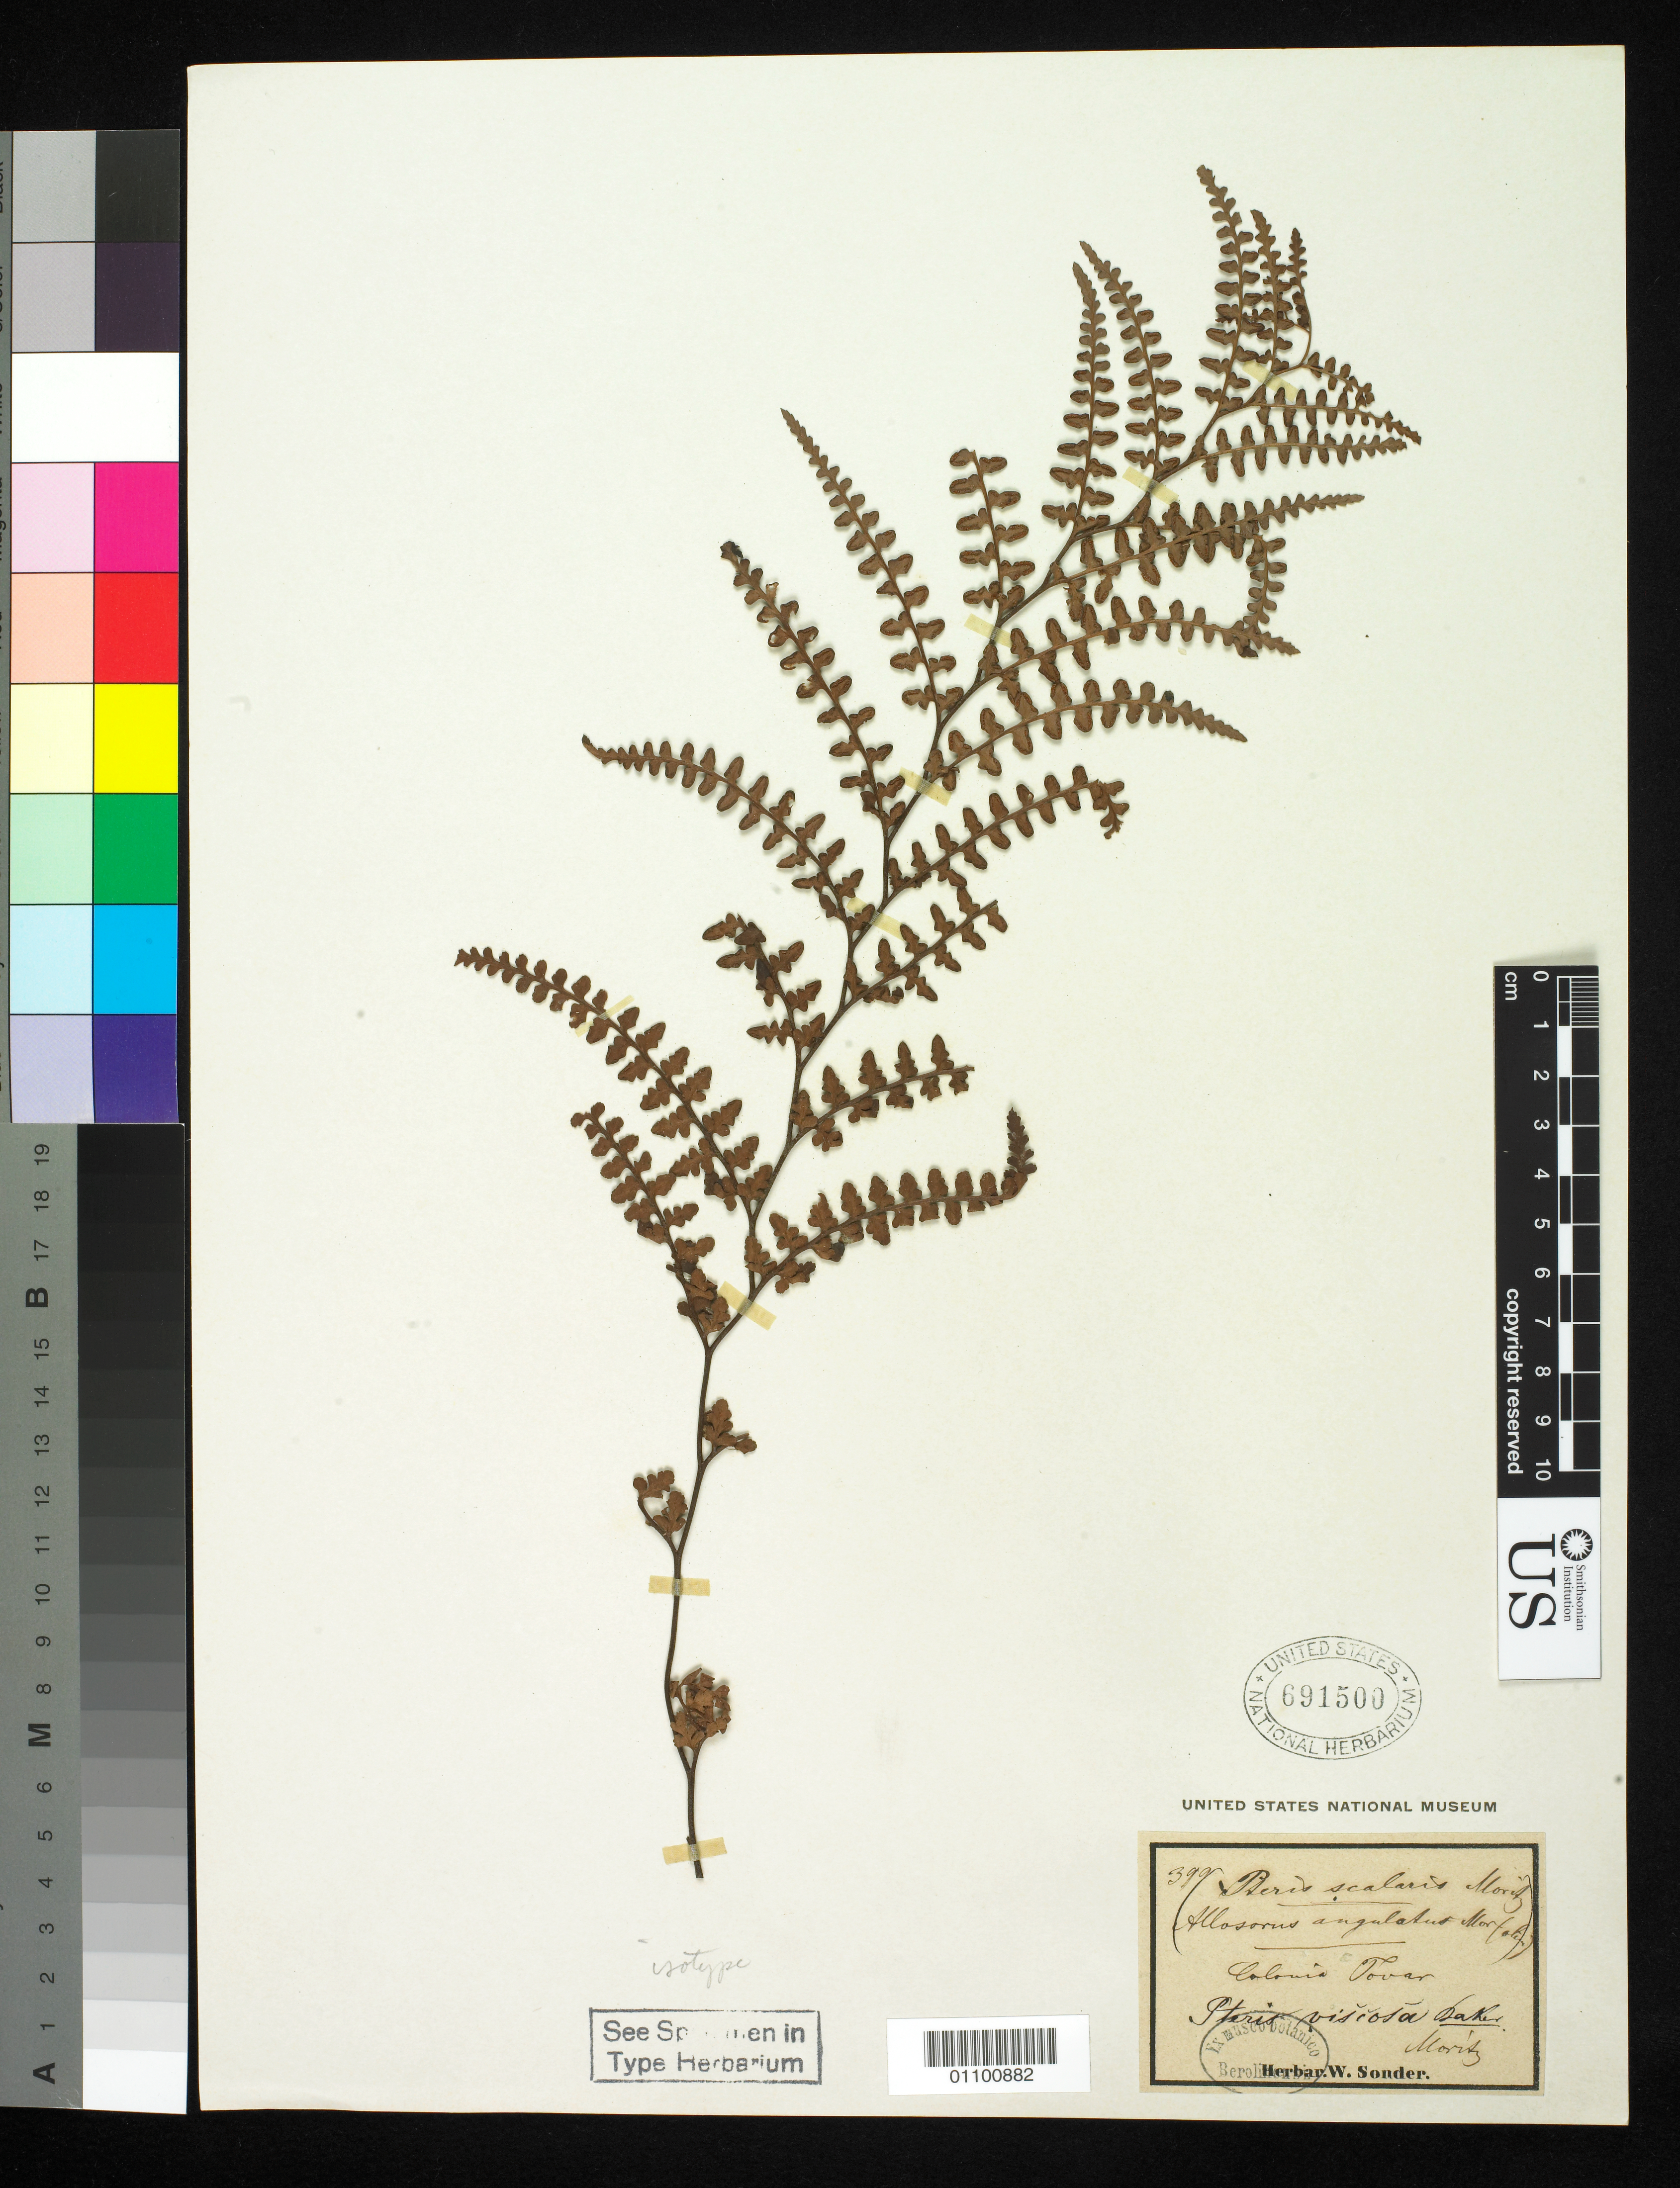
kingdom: Plantae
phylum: Tracheophyta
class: Polypodiopsida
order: Polypodiales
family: Pteridaceae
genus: Pteris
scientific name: Pteris scalaris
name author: Moritz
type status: Isotype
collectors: A. Moritz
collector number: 399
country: Venezuela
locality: Tovar.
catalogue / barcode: US 691500